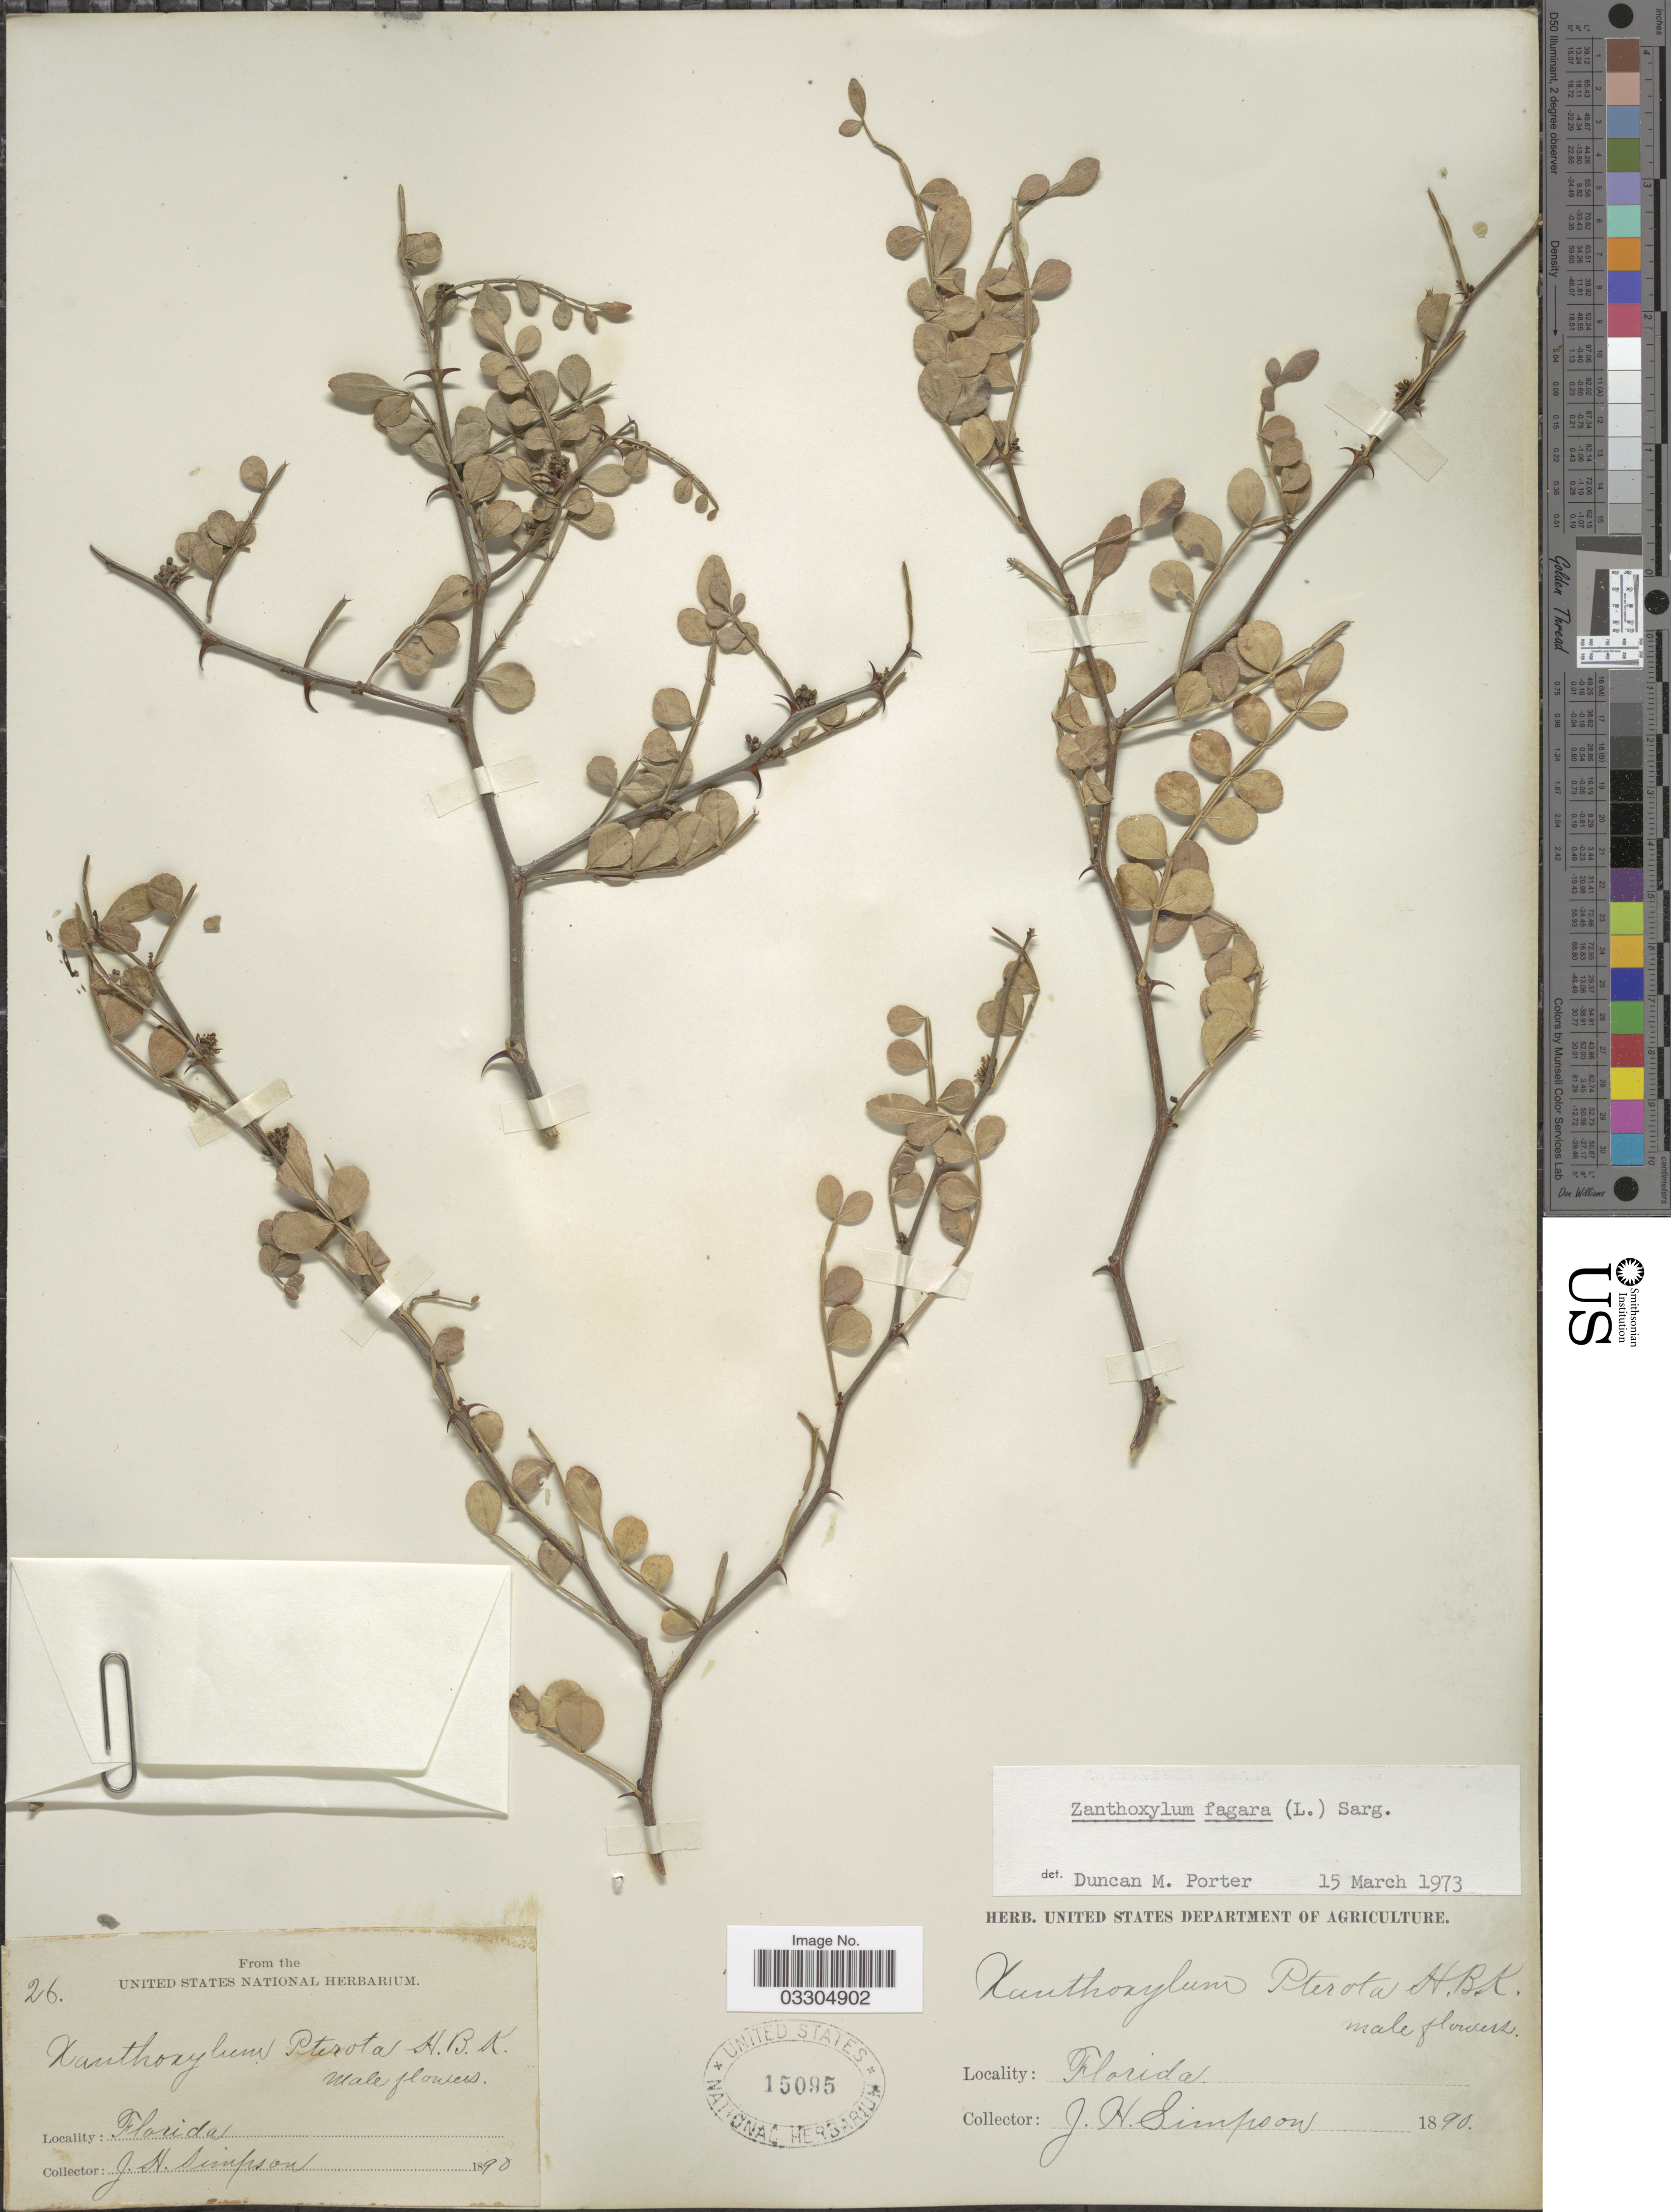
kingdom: Plantae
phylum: Tracheophyta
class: Magnoliopsida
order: Sapindales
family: Rutaceae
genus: Zanthoxylum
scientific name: Zanthoxylum fagara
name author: (L.) Sarg.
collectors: J. H. Simpson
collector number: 26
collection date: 1890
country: United States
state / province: Florida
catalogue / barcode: US 15095